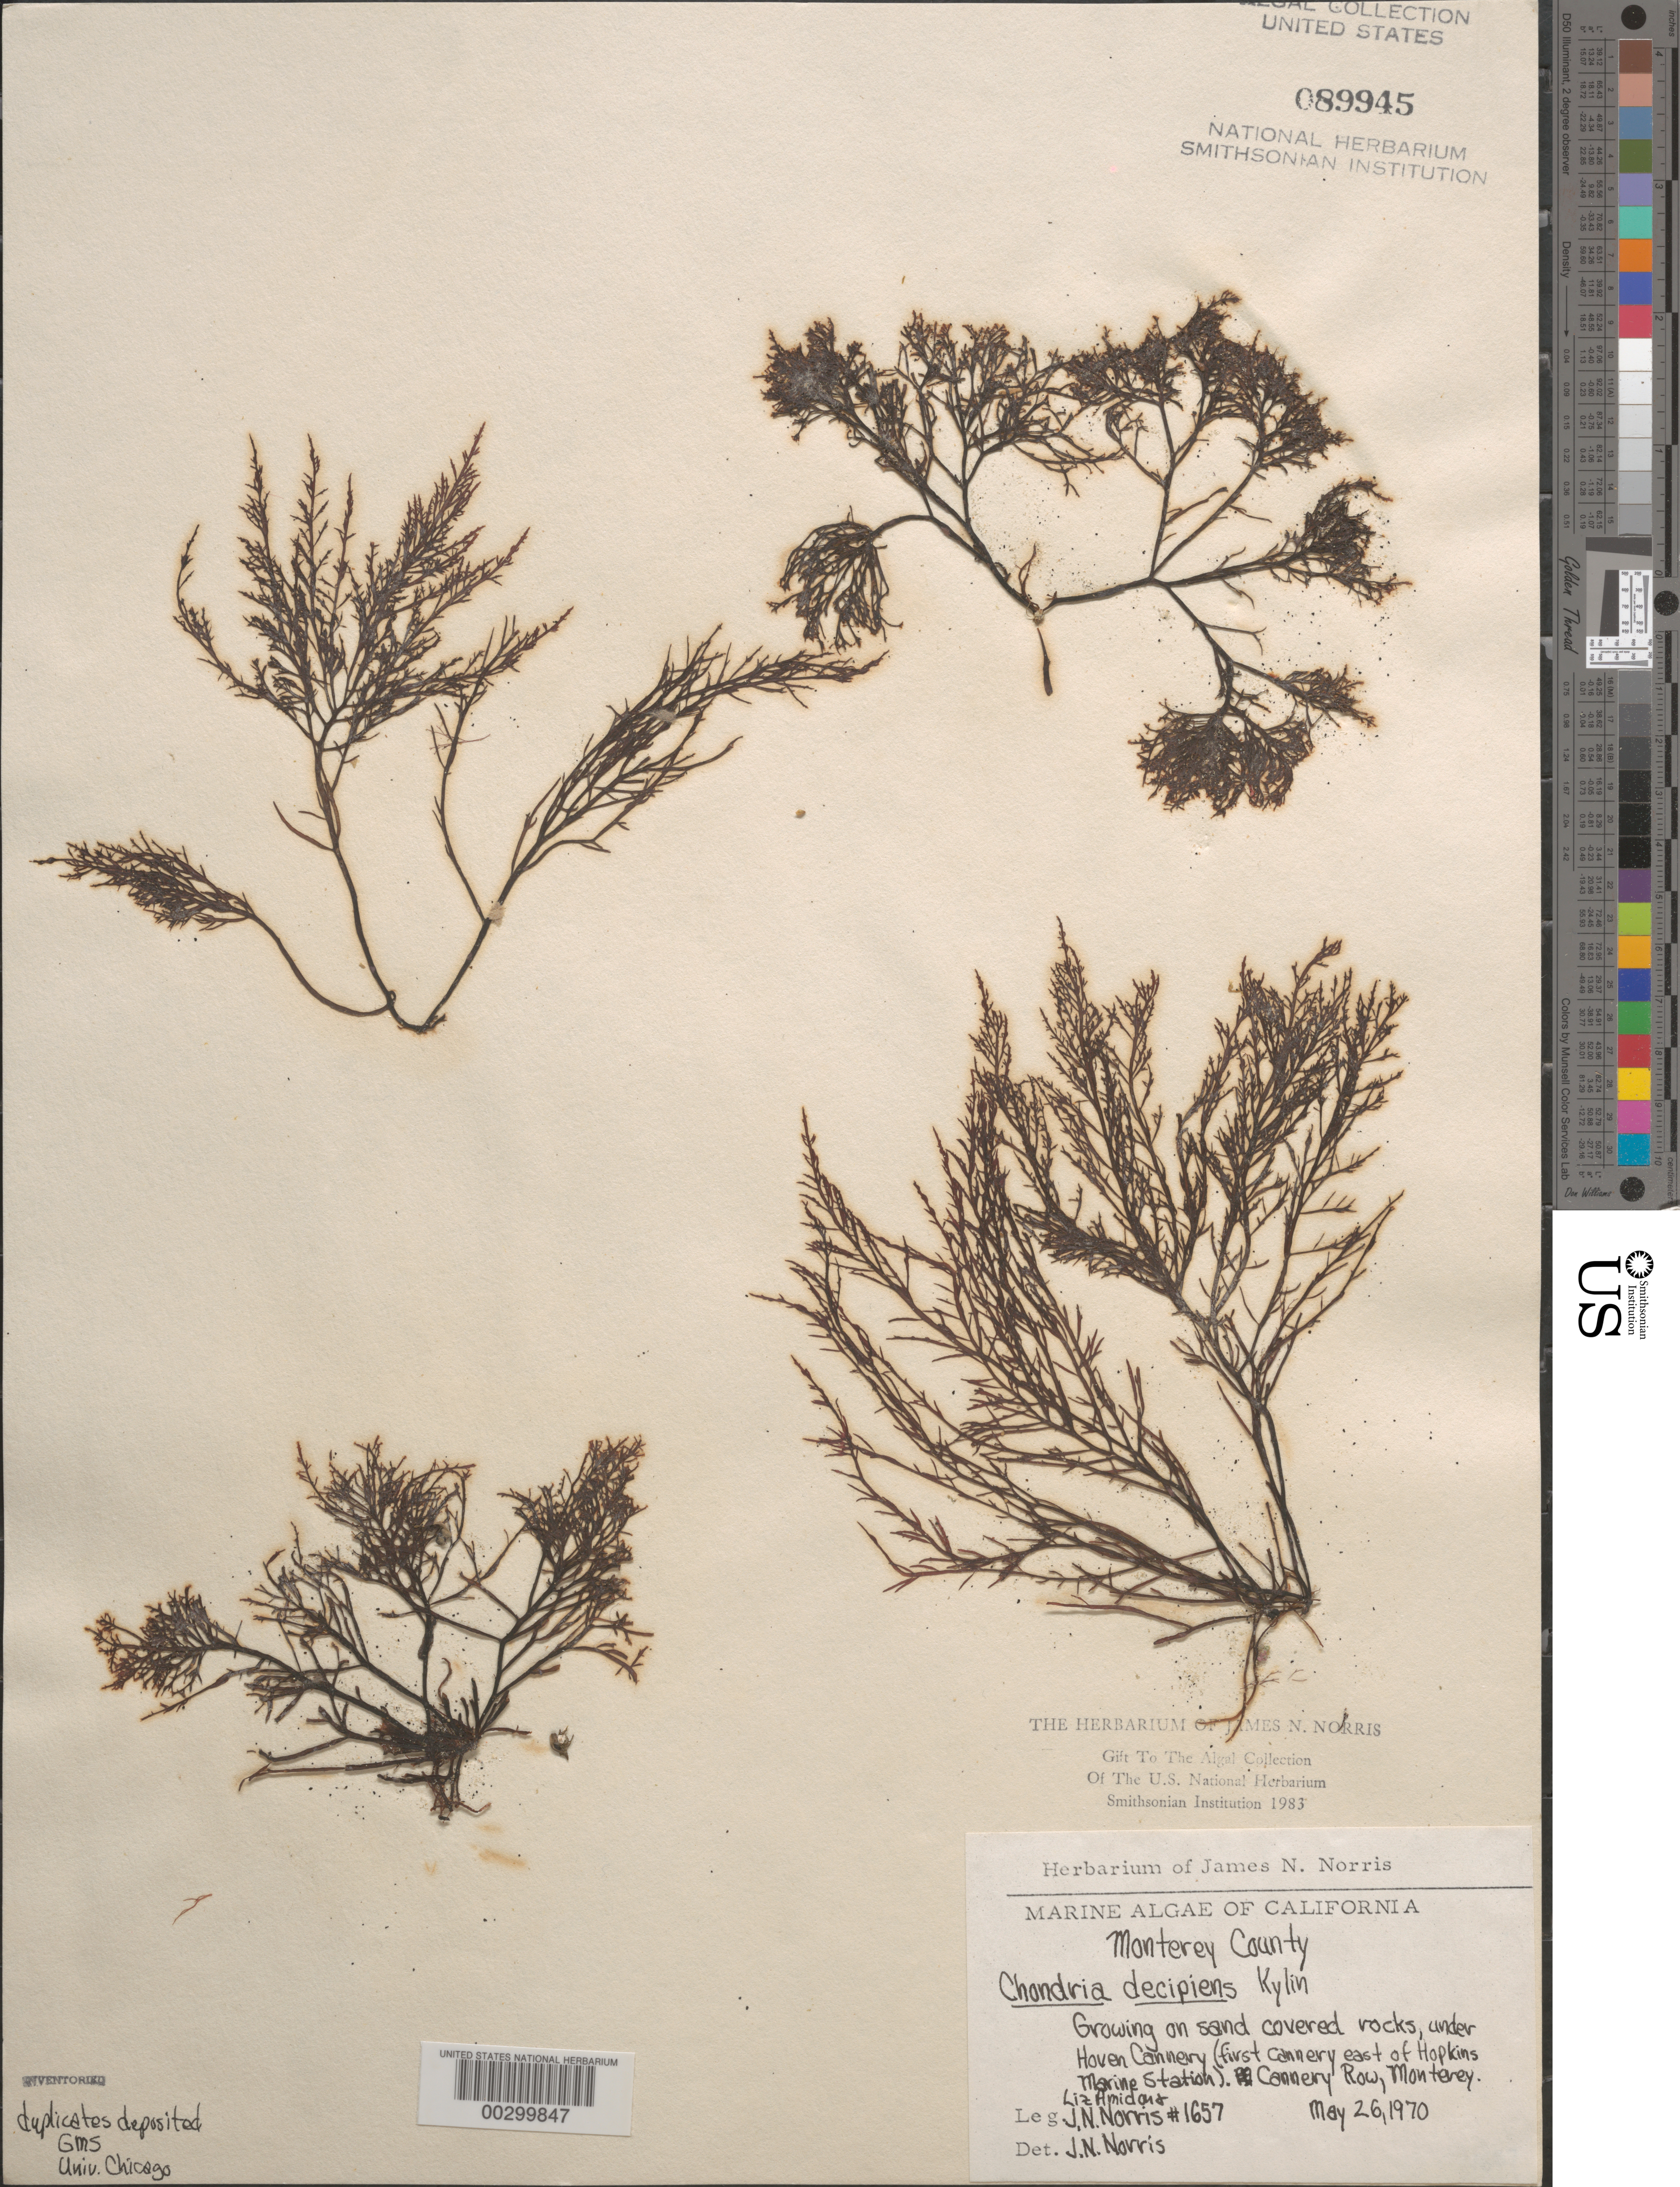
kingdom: Plantae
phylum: Rhodophyta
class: Florideophyceae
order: Ceramiales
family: Rhodomelaceae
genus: Chondria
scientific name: Chondria decipiens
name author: Kylin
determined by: Norris, James N.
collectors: J. N. Norris & E. Amidon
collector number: JN-1657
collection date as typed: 26 May 1970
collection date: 1970-05-26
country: United States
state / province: California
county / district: Monterey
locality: Cannery Row, Monterey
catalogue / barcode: US 89945